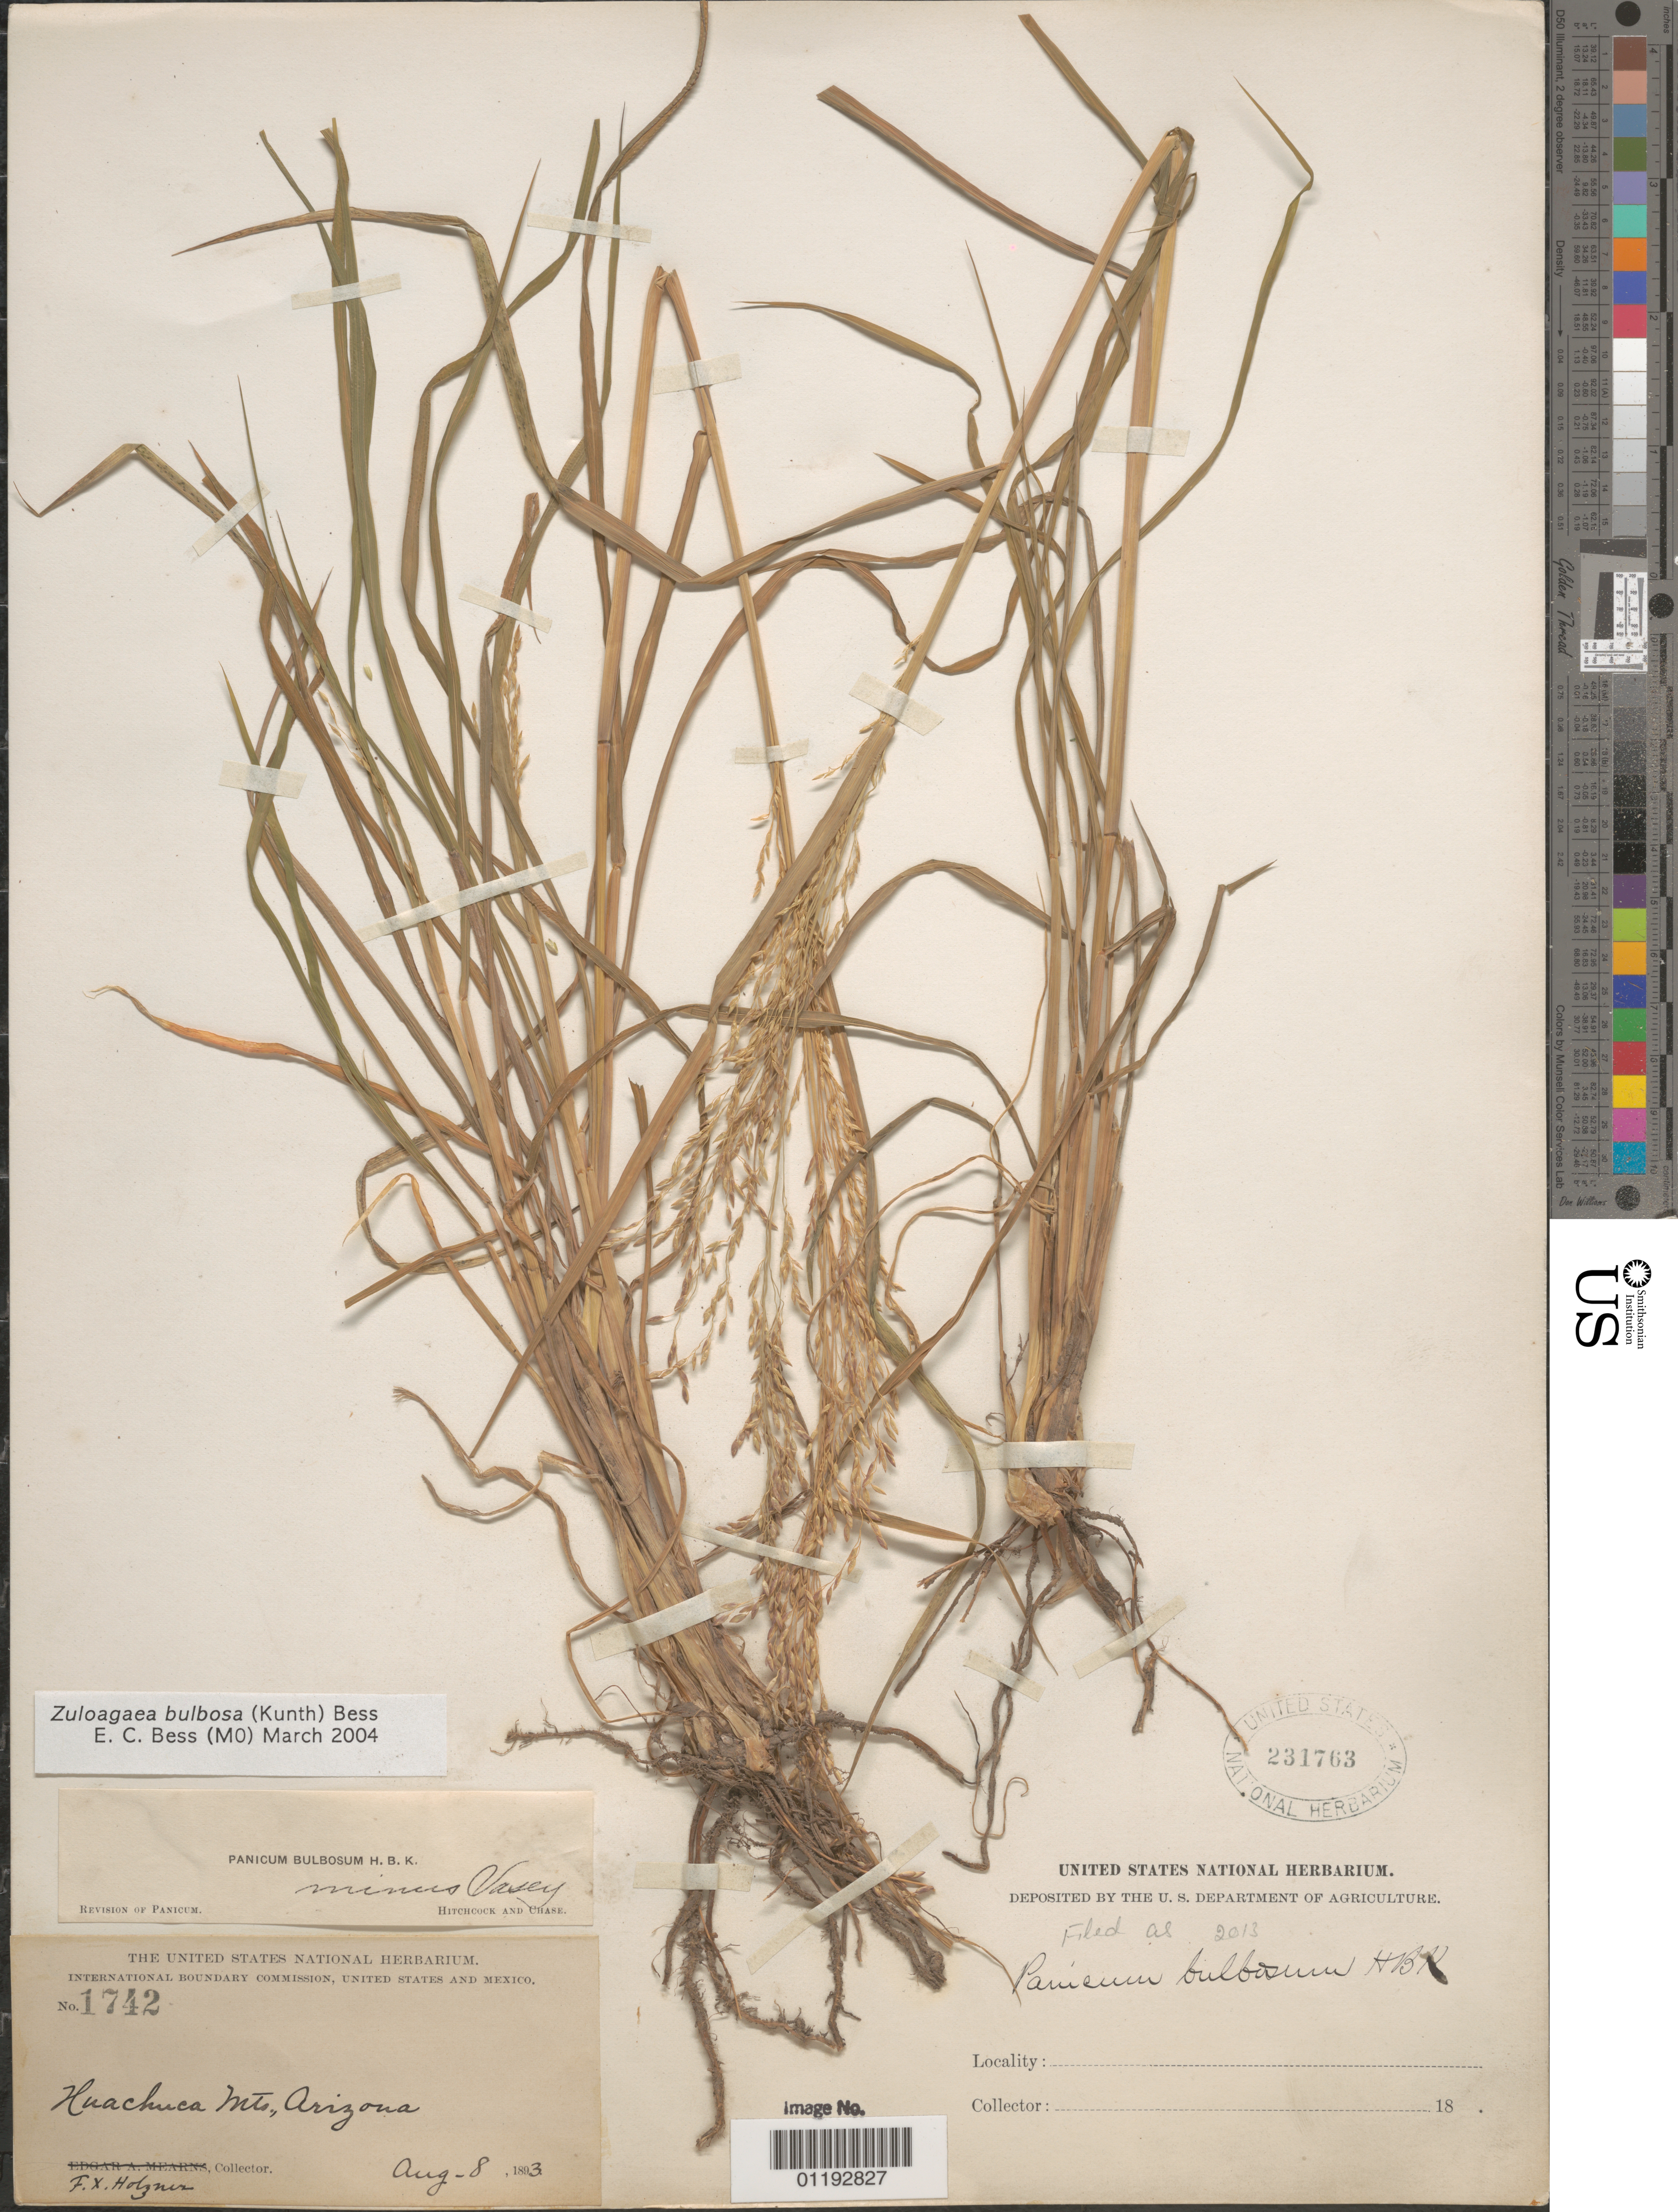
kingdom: Plantae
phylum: Tracheophyta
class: Liliopsida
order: Poales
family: Poaceae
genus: Panicum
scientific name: Panicum bulbosum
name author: Kunth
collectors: F. X. Holzner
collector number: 1742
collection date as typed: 08 Aug 1893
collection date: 1893-08-08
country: United States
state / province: Arizona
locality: Huachuca Mts.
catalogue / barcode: US 231763